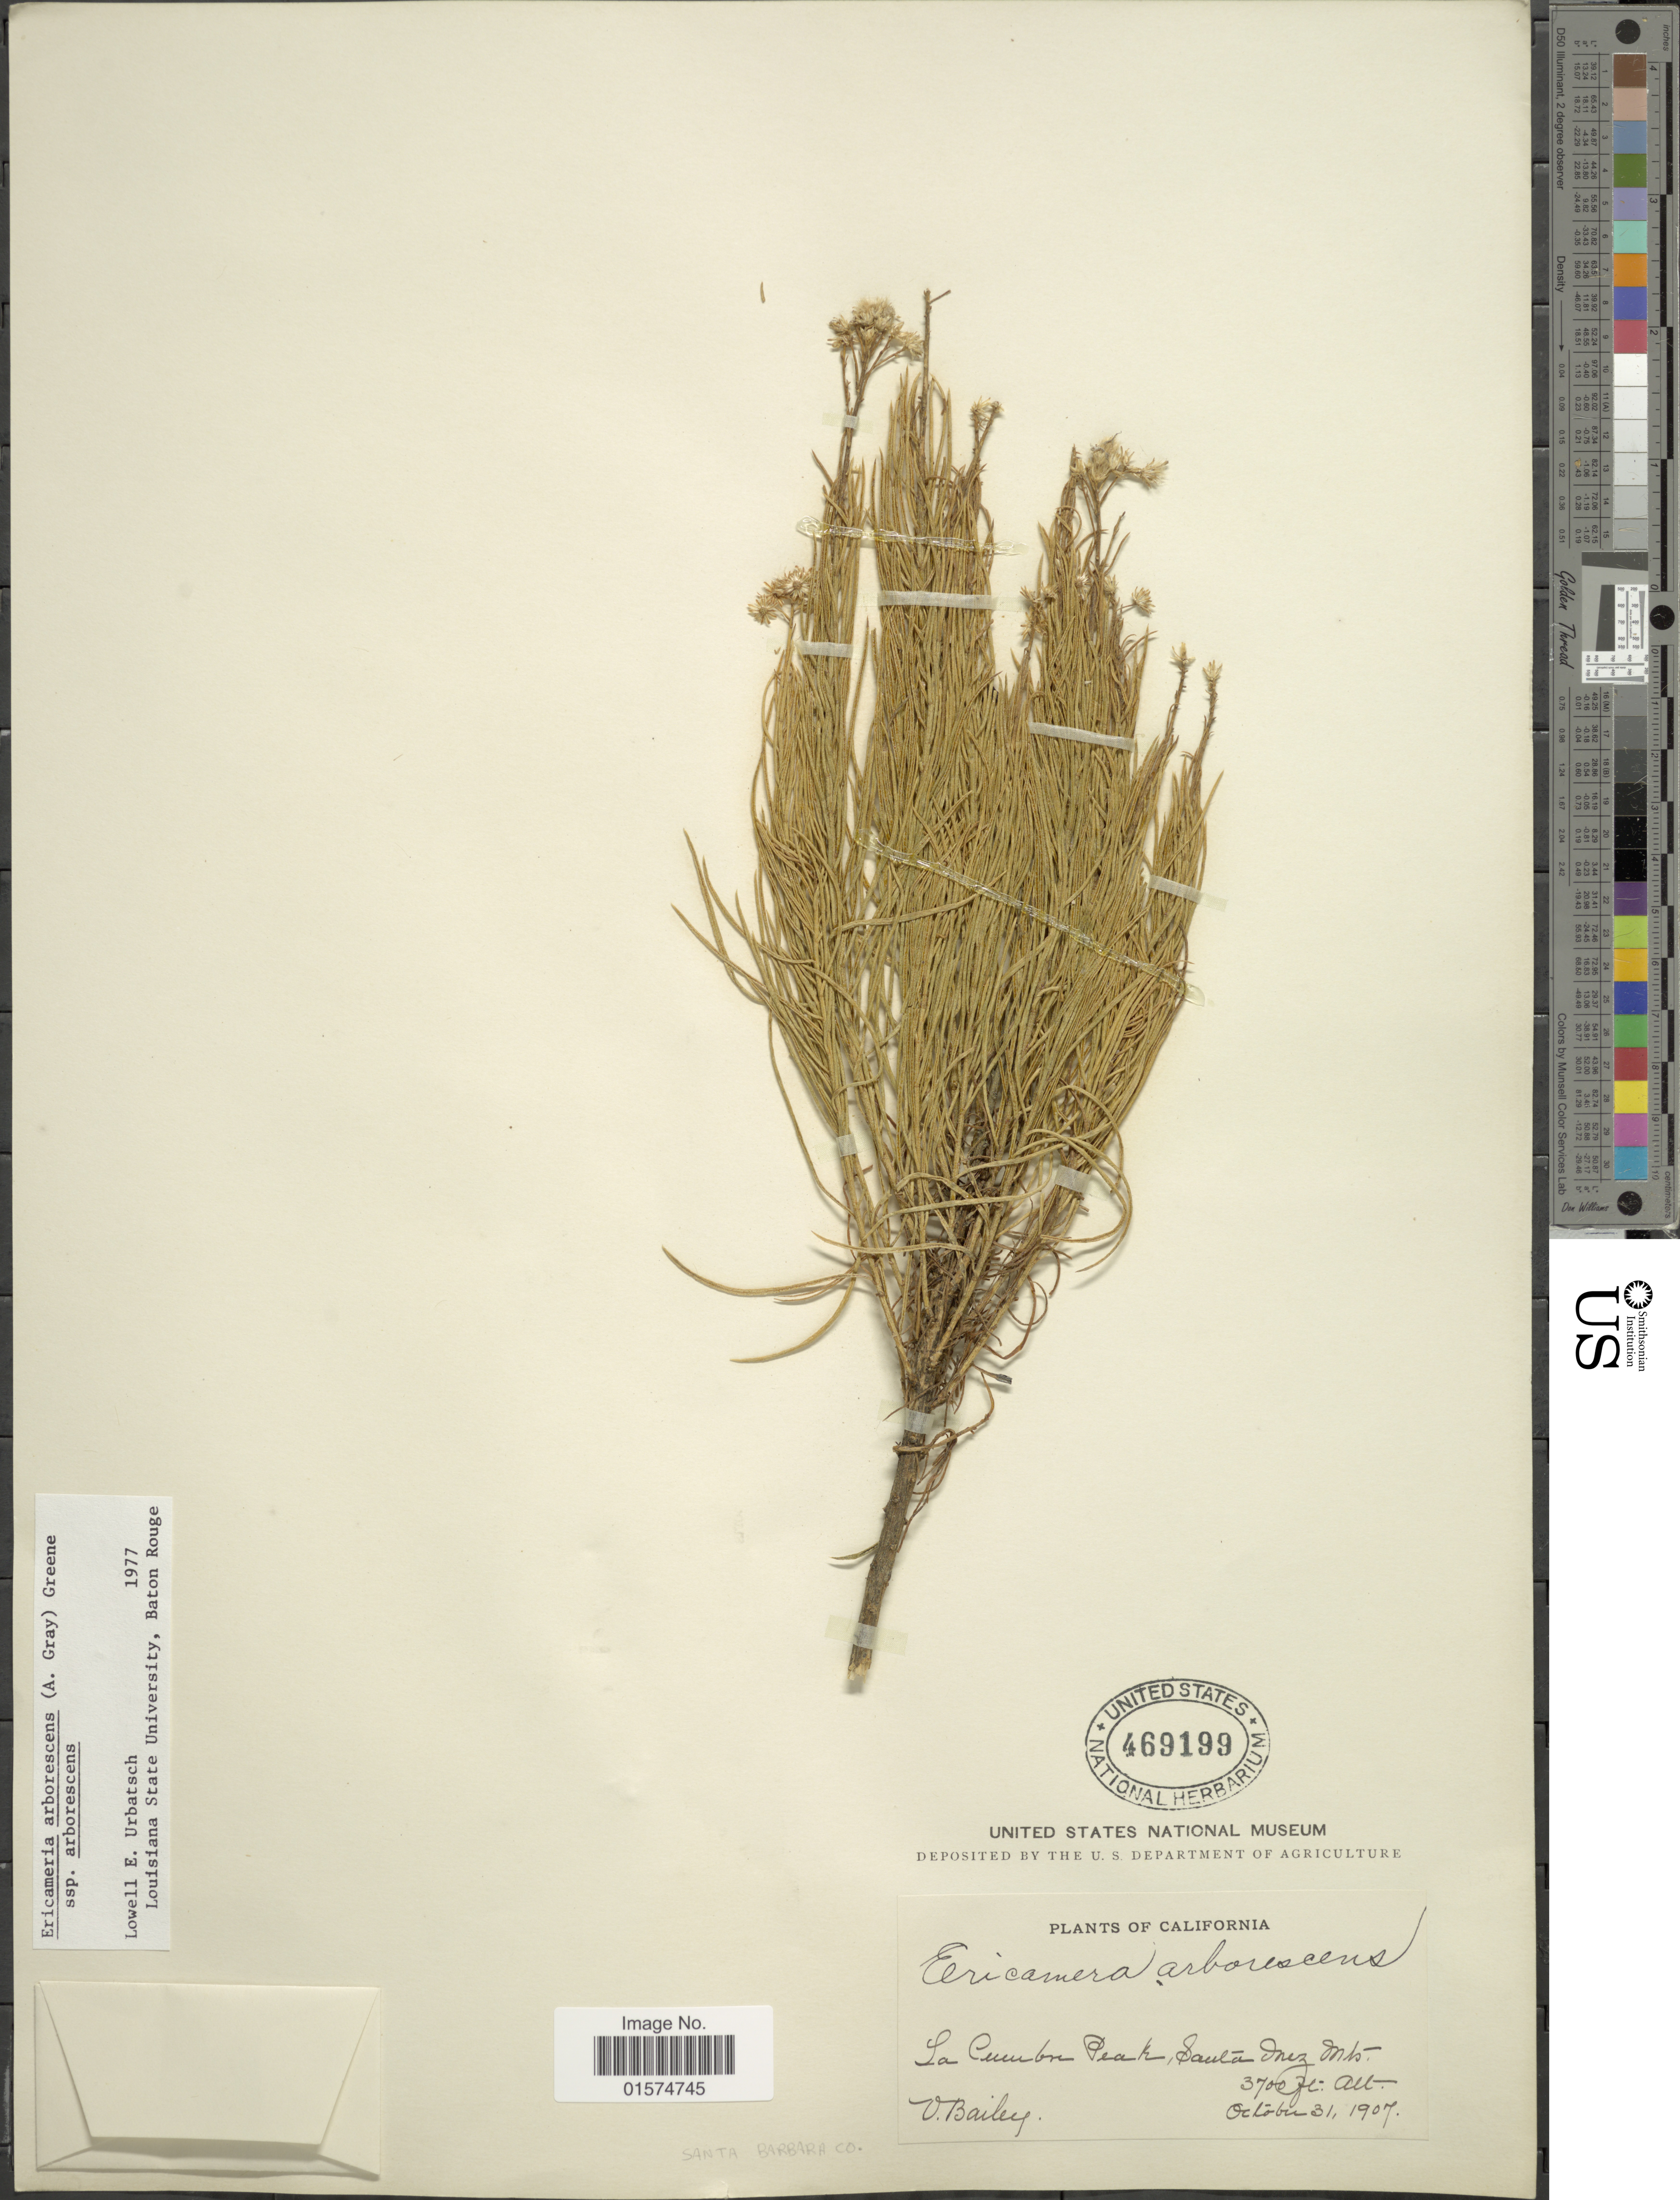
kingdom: Plantae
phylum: Tracheophyta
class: Magnoliopsida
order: Asterales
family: Asteraceae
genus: Ericameria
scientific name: Ericameria arborescens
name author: (A. Gray) Greene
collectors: V. L. Bailey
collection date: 1907-10-31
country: United States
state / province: California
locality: La Cumbre Peak, Santa Inez Mts.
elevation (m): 1128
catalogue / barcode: US 469199